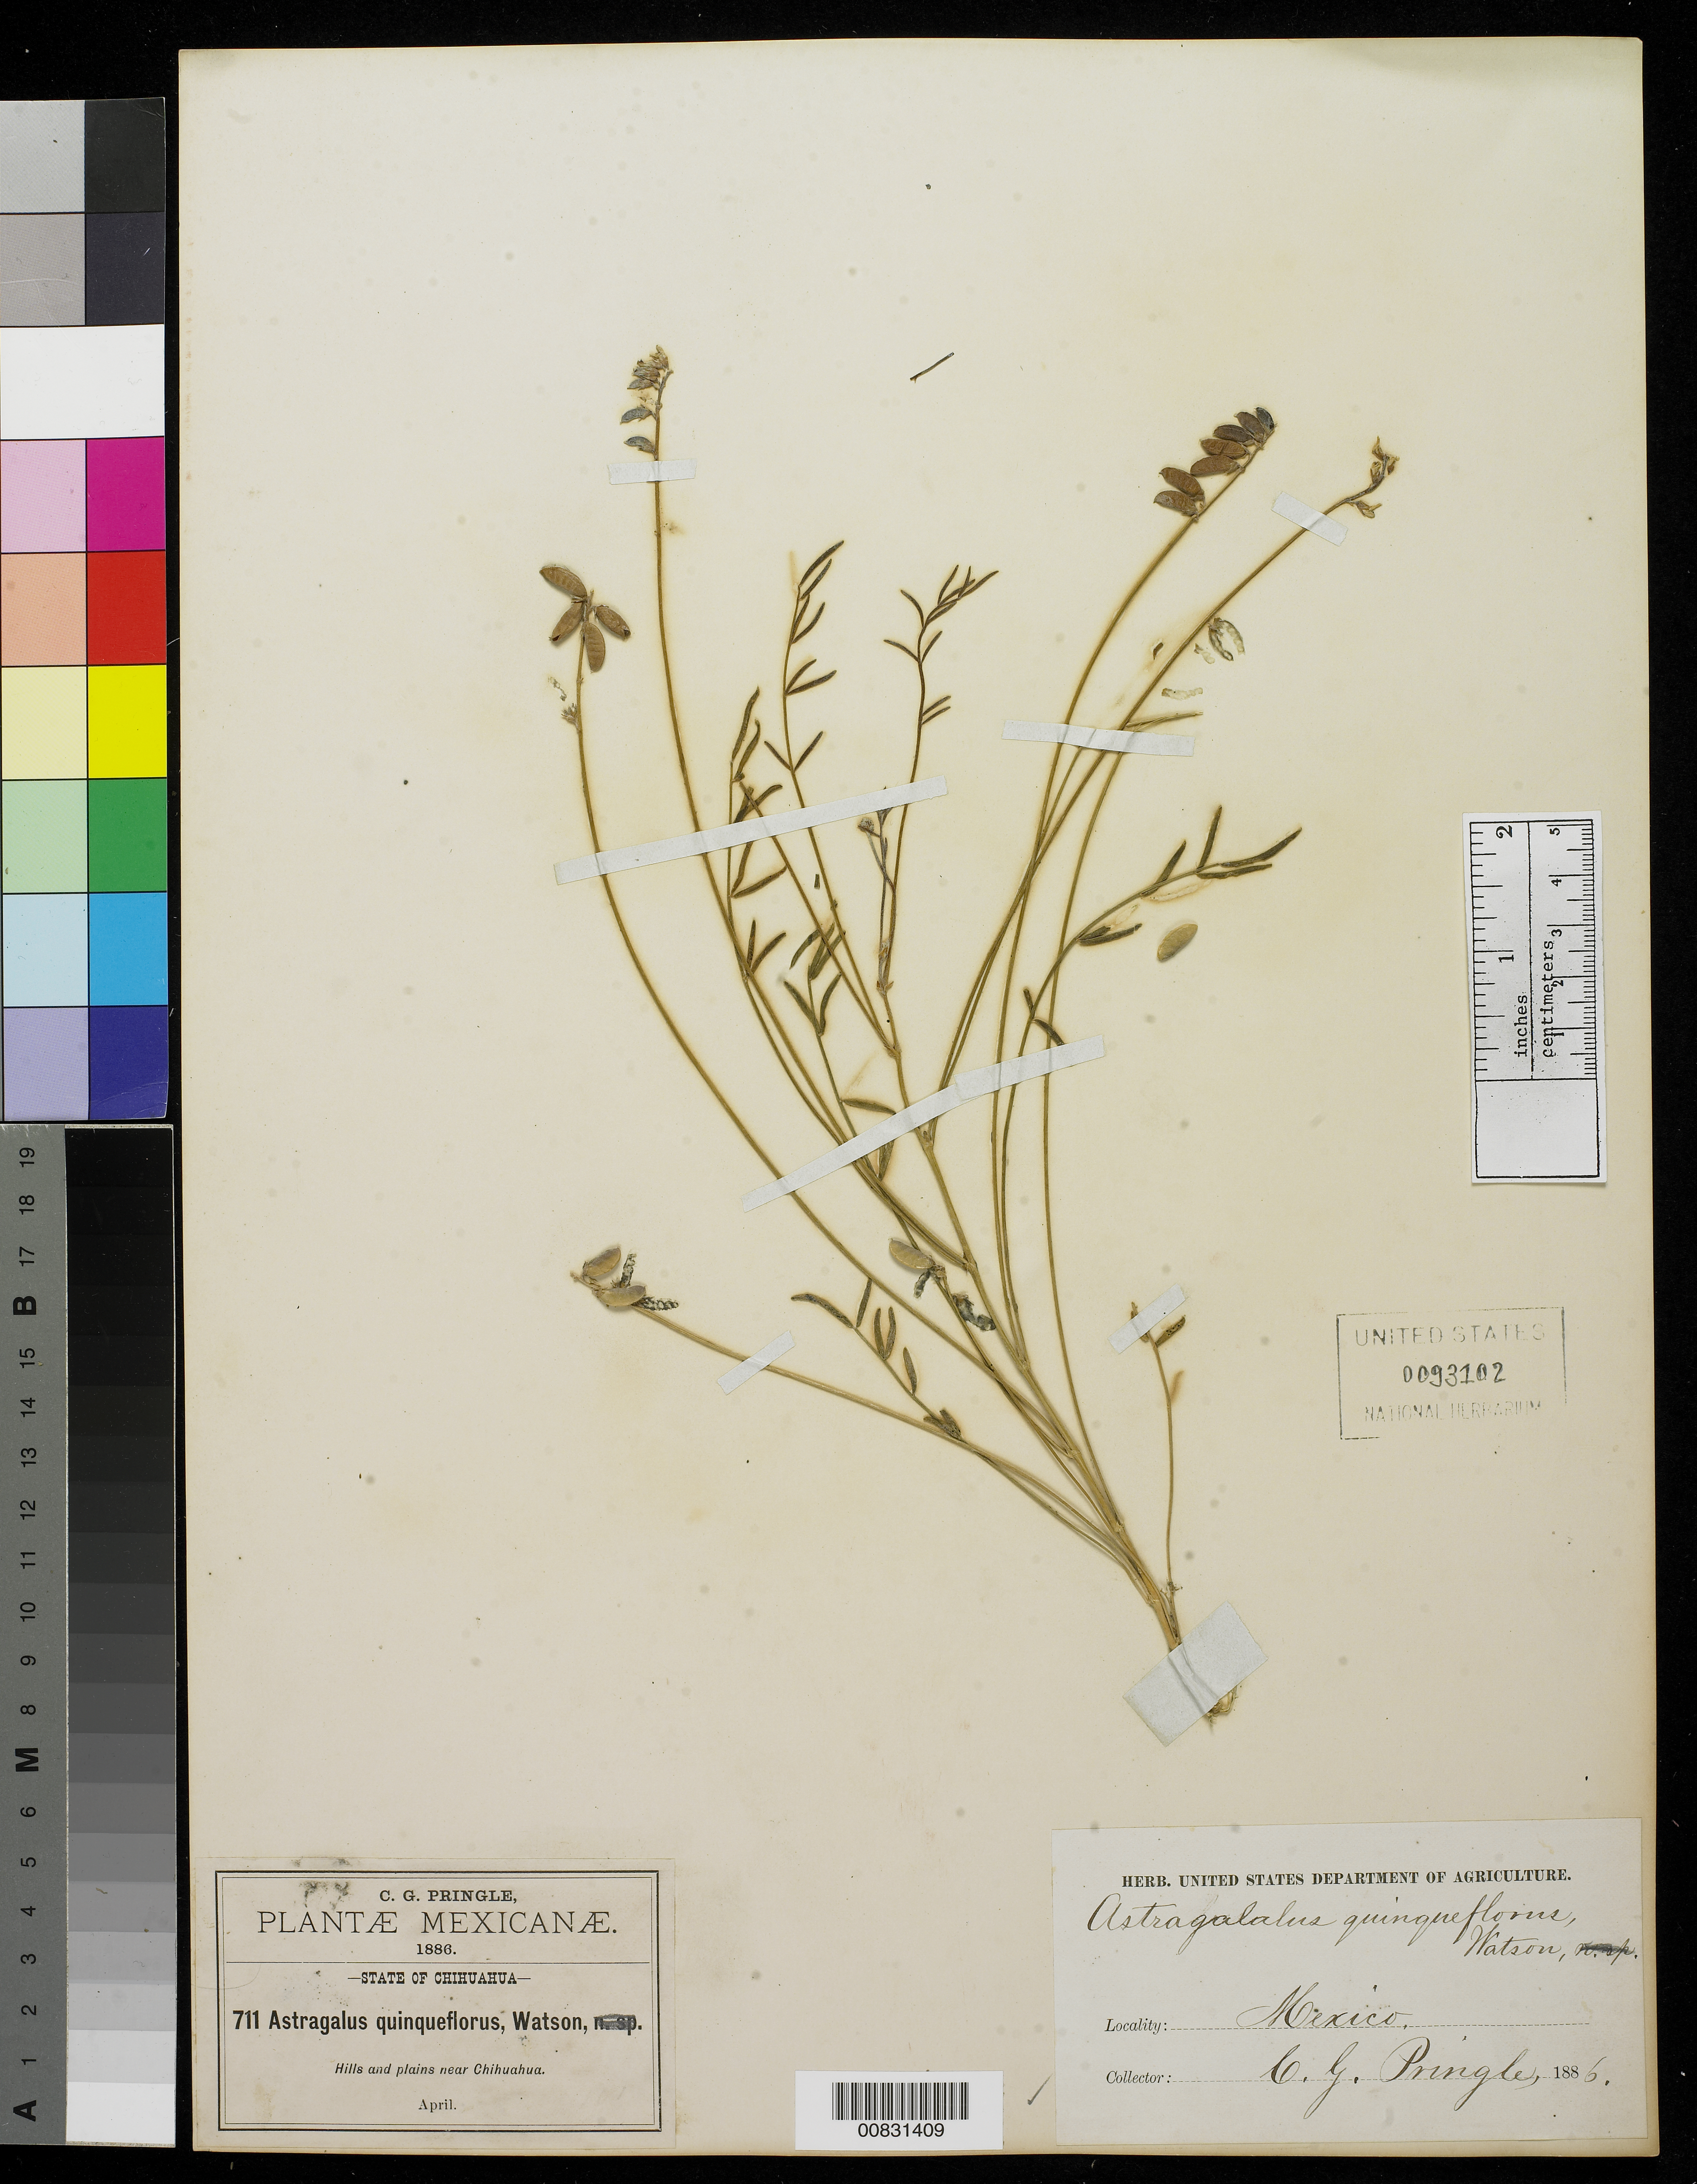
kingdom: Plantae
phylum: Tracheophyta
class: Magnoliopsida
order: Fabales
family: Fabaceae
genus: Astragalus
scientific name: Astragalus quinqueflorus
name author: S. Watson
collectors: C. G. Pringle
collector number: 711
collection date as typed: Apr 1886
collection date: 1886-04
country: Mexico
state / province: Chihuahua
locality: Hills and plains near Chihuahua.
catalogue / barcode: US 93102